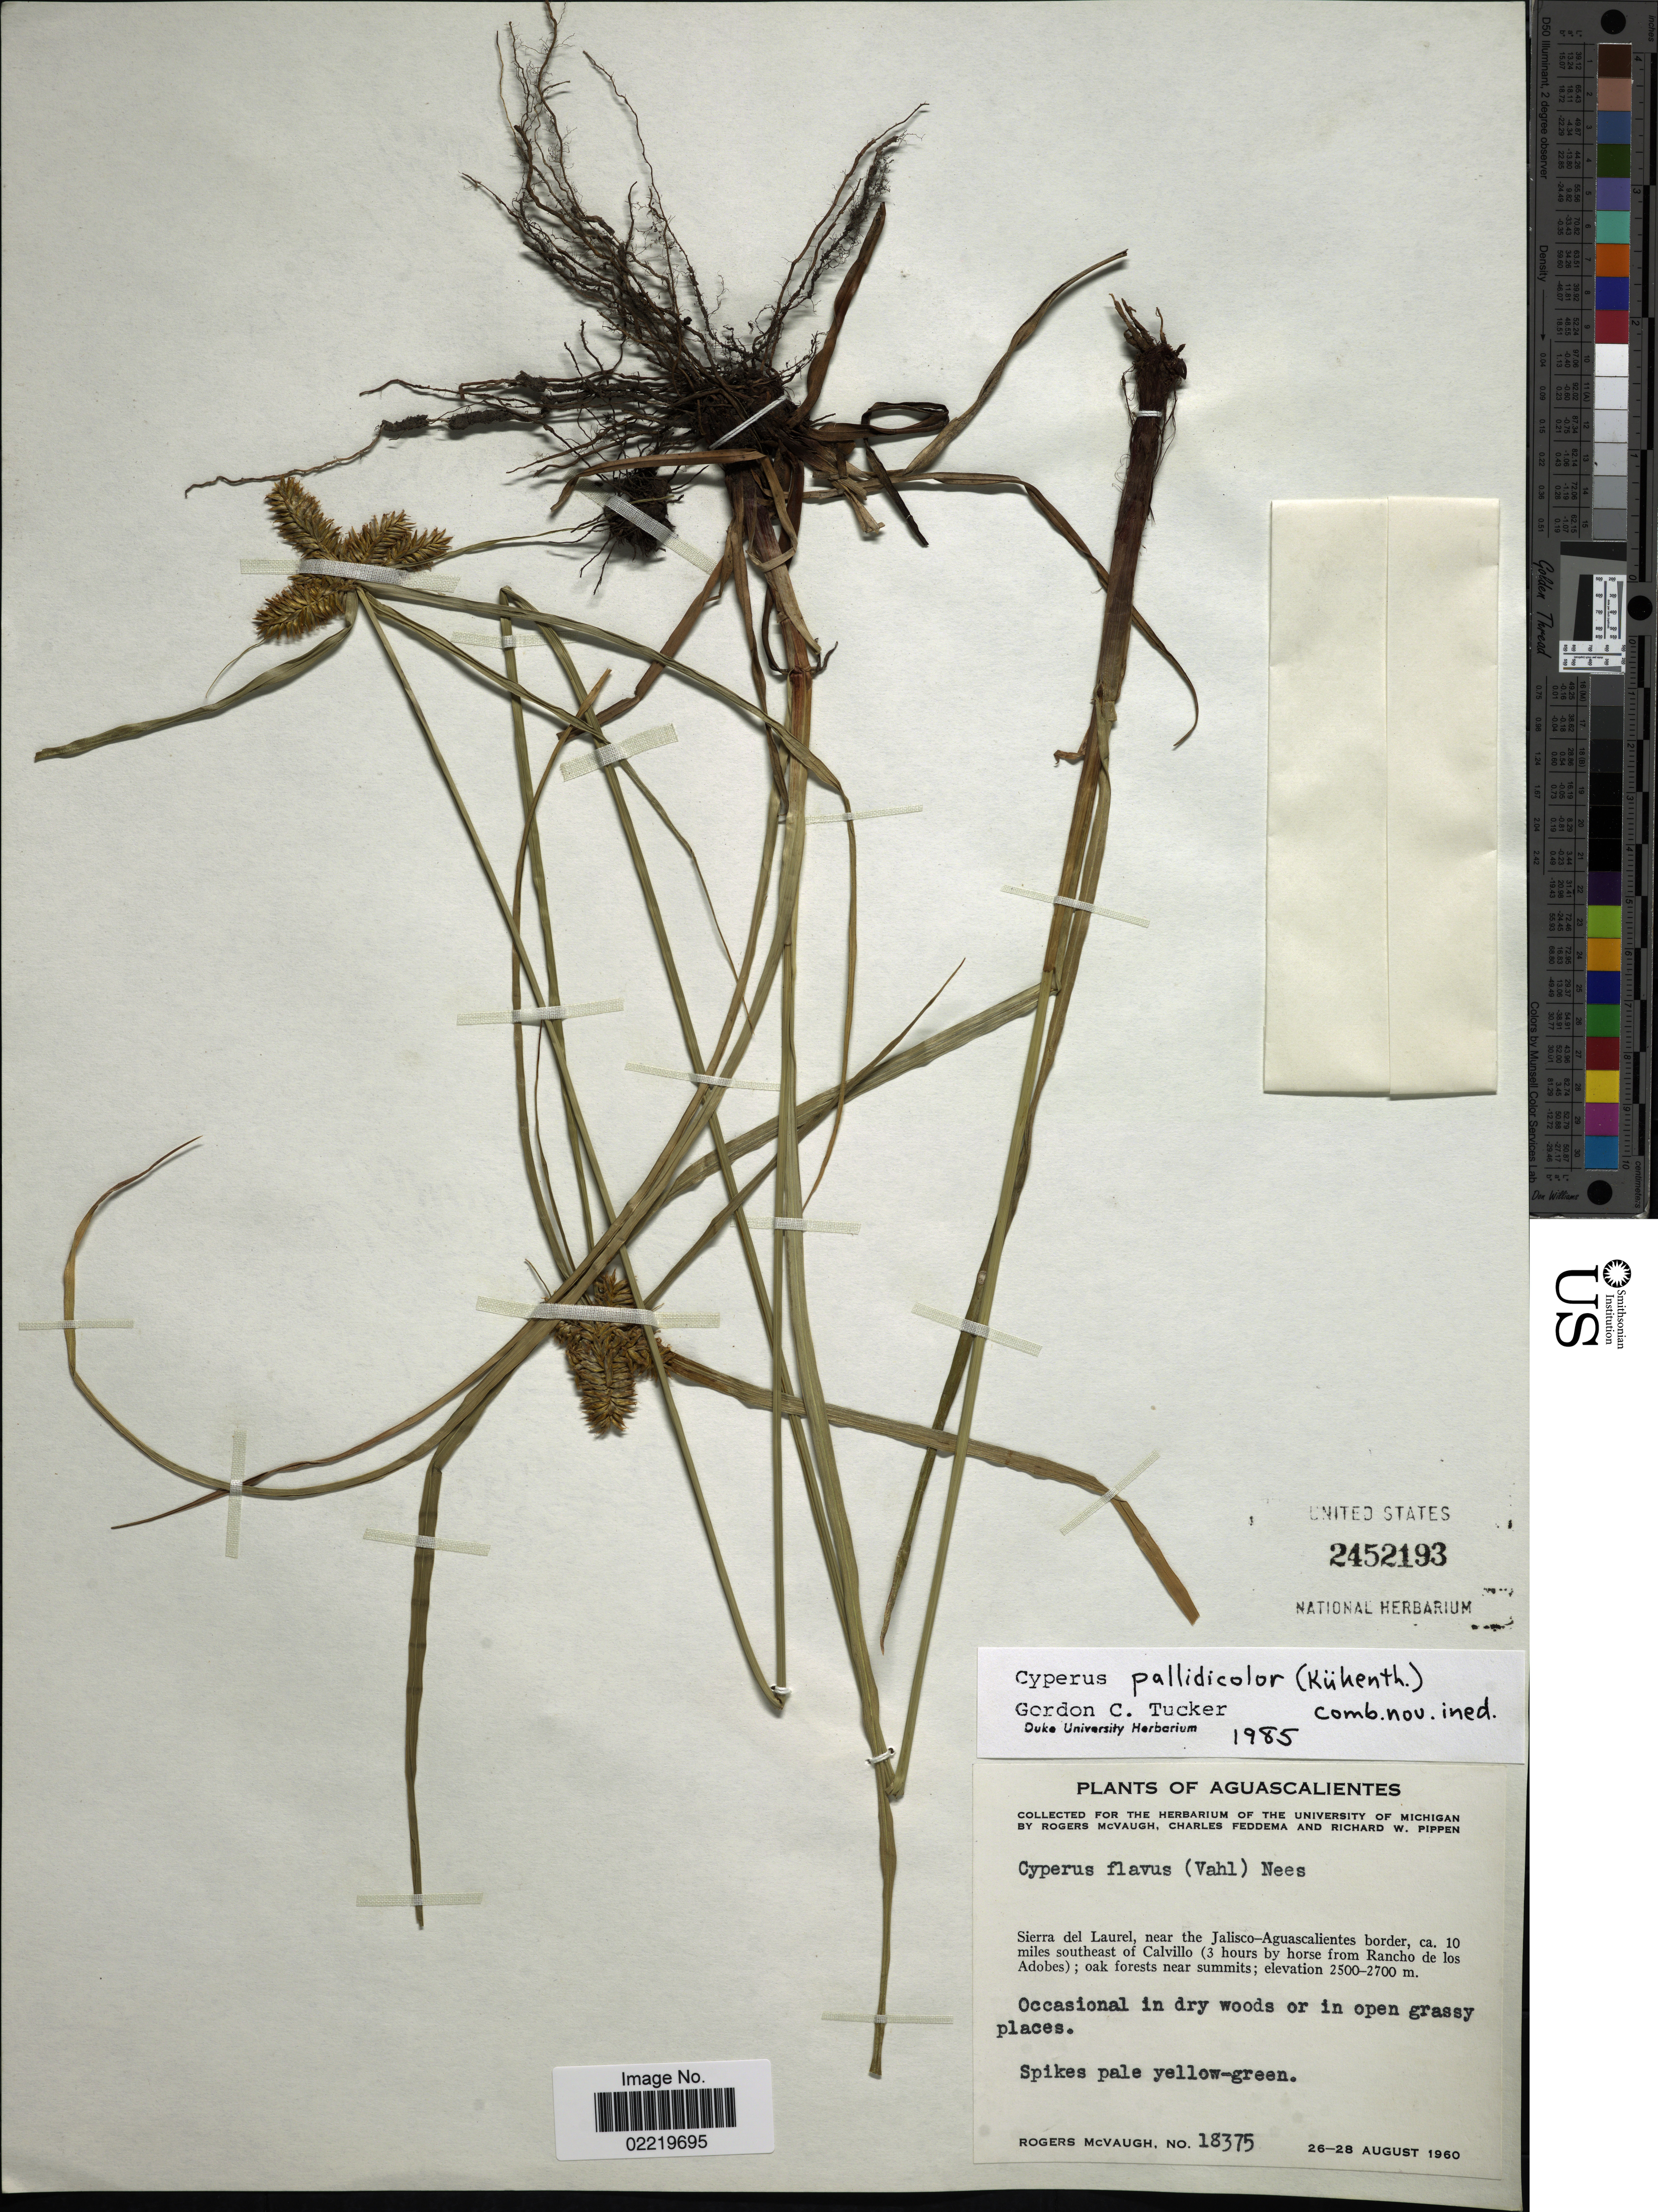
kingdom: Plantae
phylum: Tracheophyta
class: Liliopsida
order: Poales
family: Cyperaceae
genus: Cyperus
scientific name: Cyperus pallidicolor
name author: (Kük.) G.C. Tucker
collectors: R. McVaugh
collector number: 18375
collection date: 1960-08-26/1960-08-28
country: Mexico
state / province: Aguascalientes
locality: Sierra del Laurel, near the Jalisco-Aguascalientes border, ca. 10 miles southeast of Calvillo (3 hours by horse from Rancho de los Adobes); oak forest near summits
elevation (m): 2500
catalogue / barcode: US 2452193